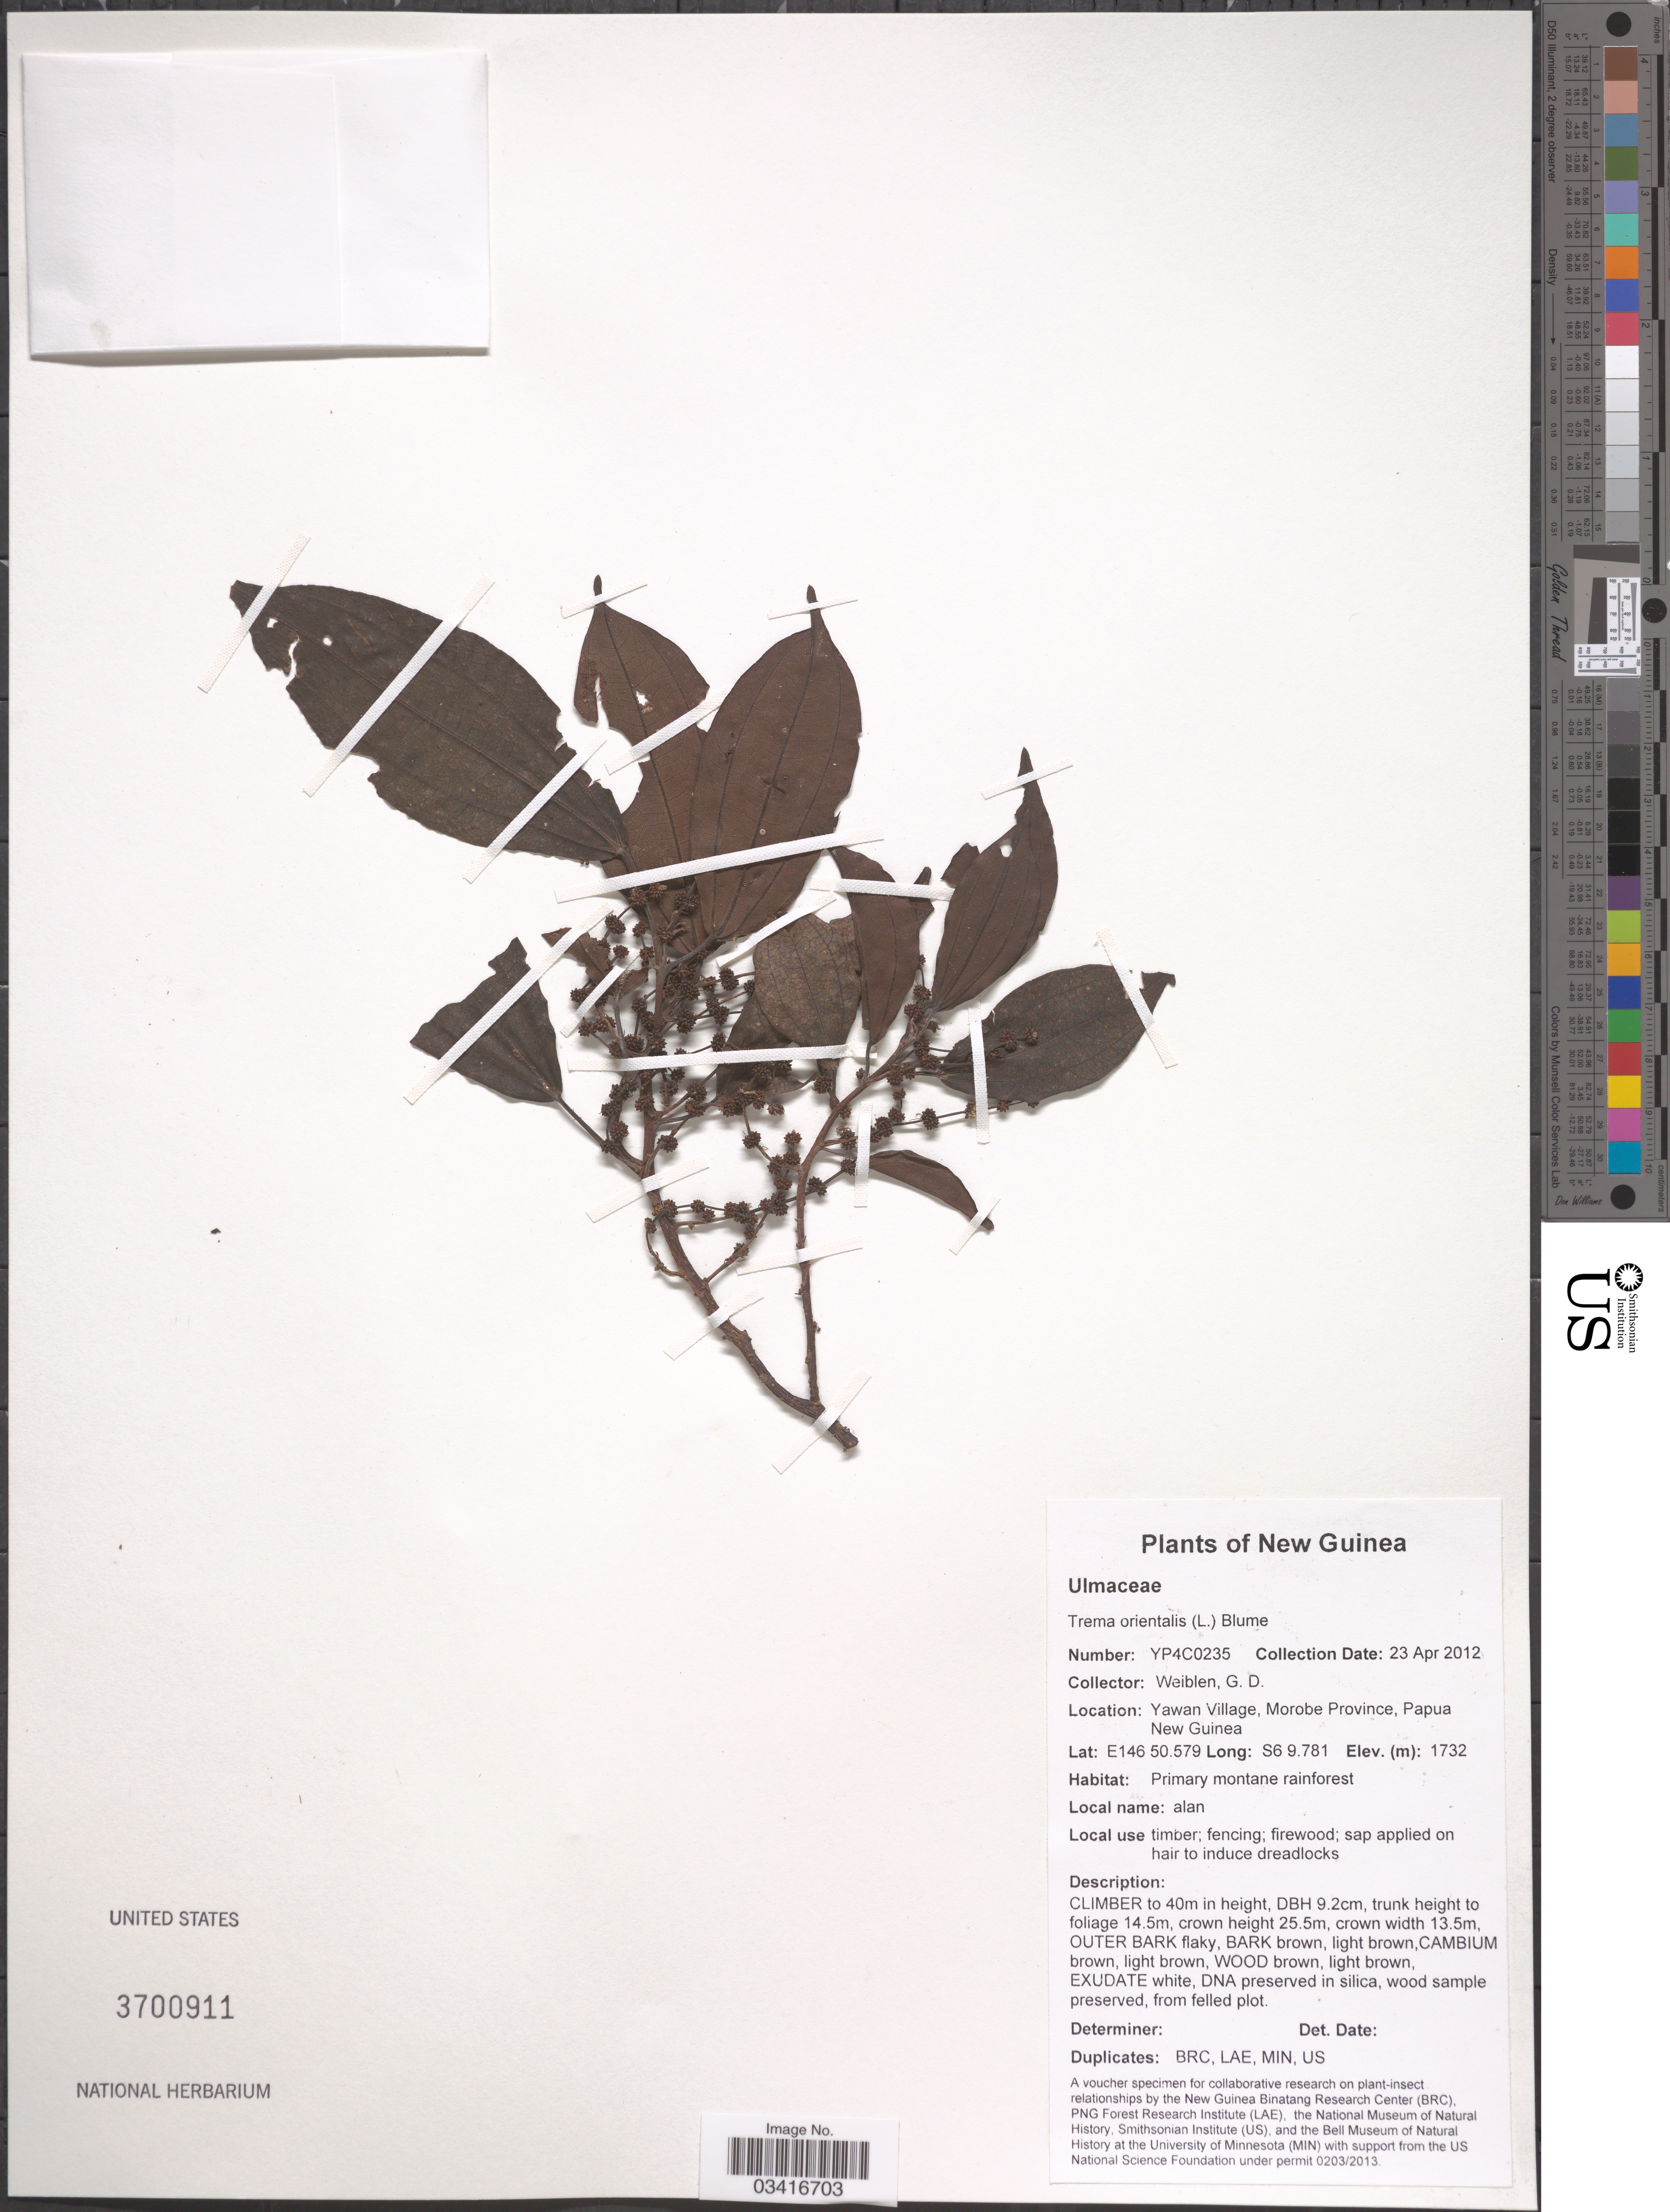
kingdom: Plantae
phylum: Tracheophyta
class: Magnoliopsida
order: Rosales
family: Cannabaceae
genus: Trema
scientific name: Trema orientale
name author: (L.) Blume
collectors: G. D. Weiblen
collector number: YP4C0235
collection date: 2012-04-23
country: Papua New Guinea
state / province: Morobe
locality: New Guinea. Yawan Village.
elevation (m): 1732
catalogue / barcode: US 3700911